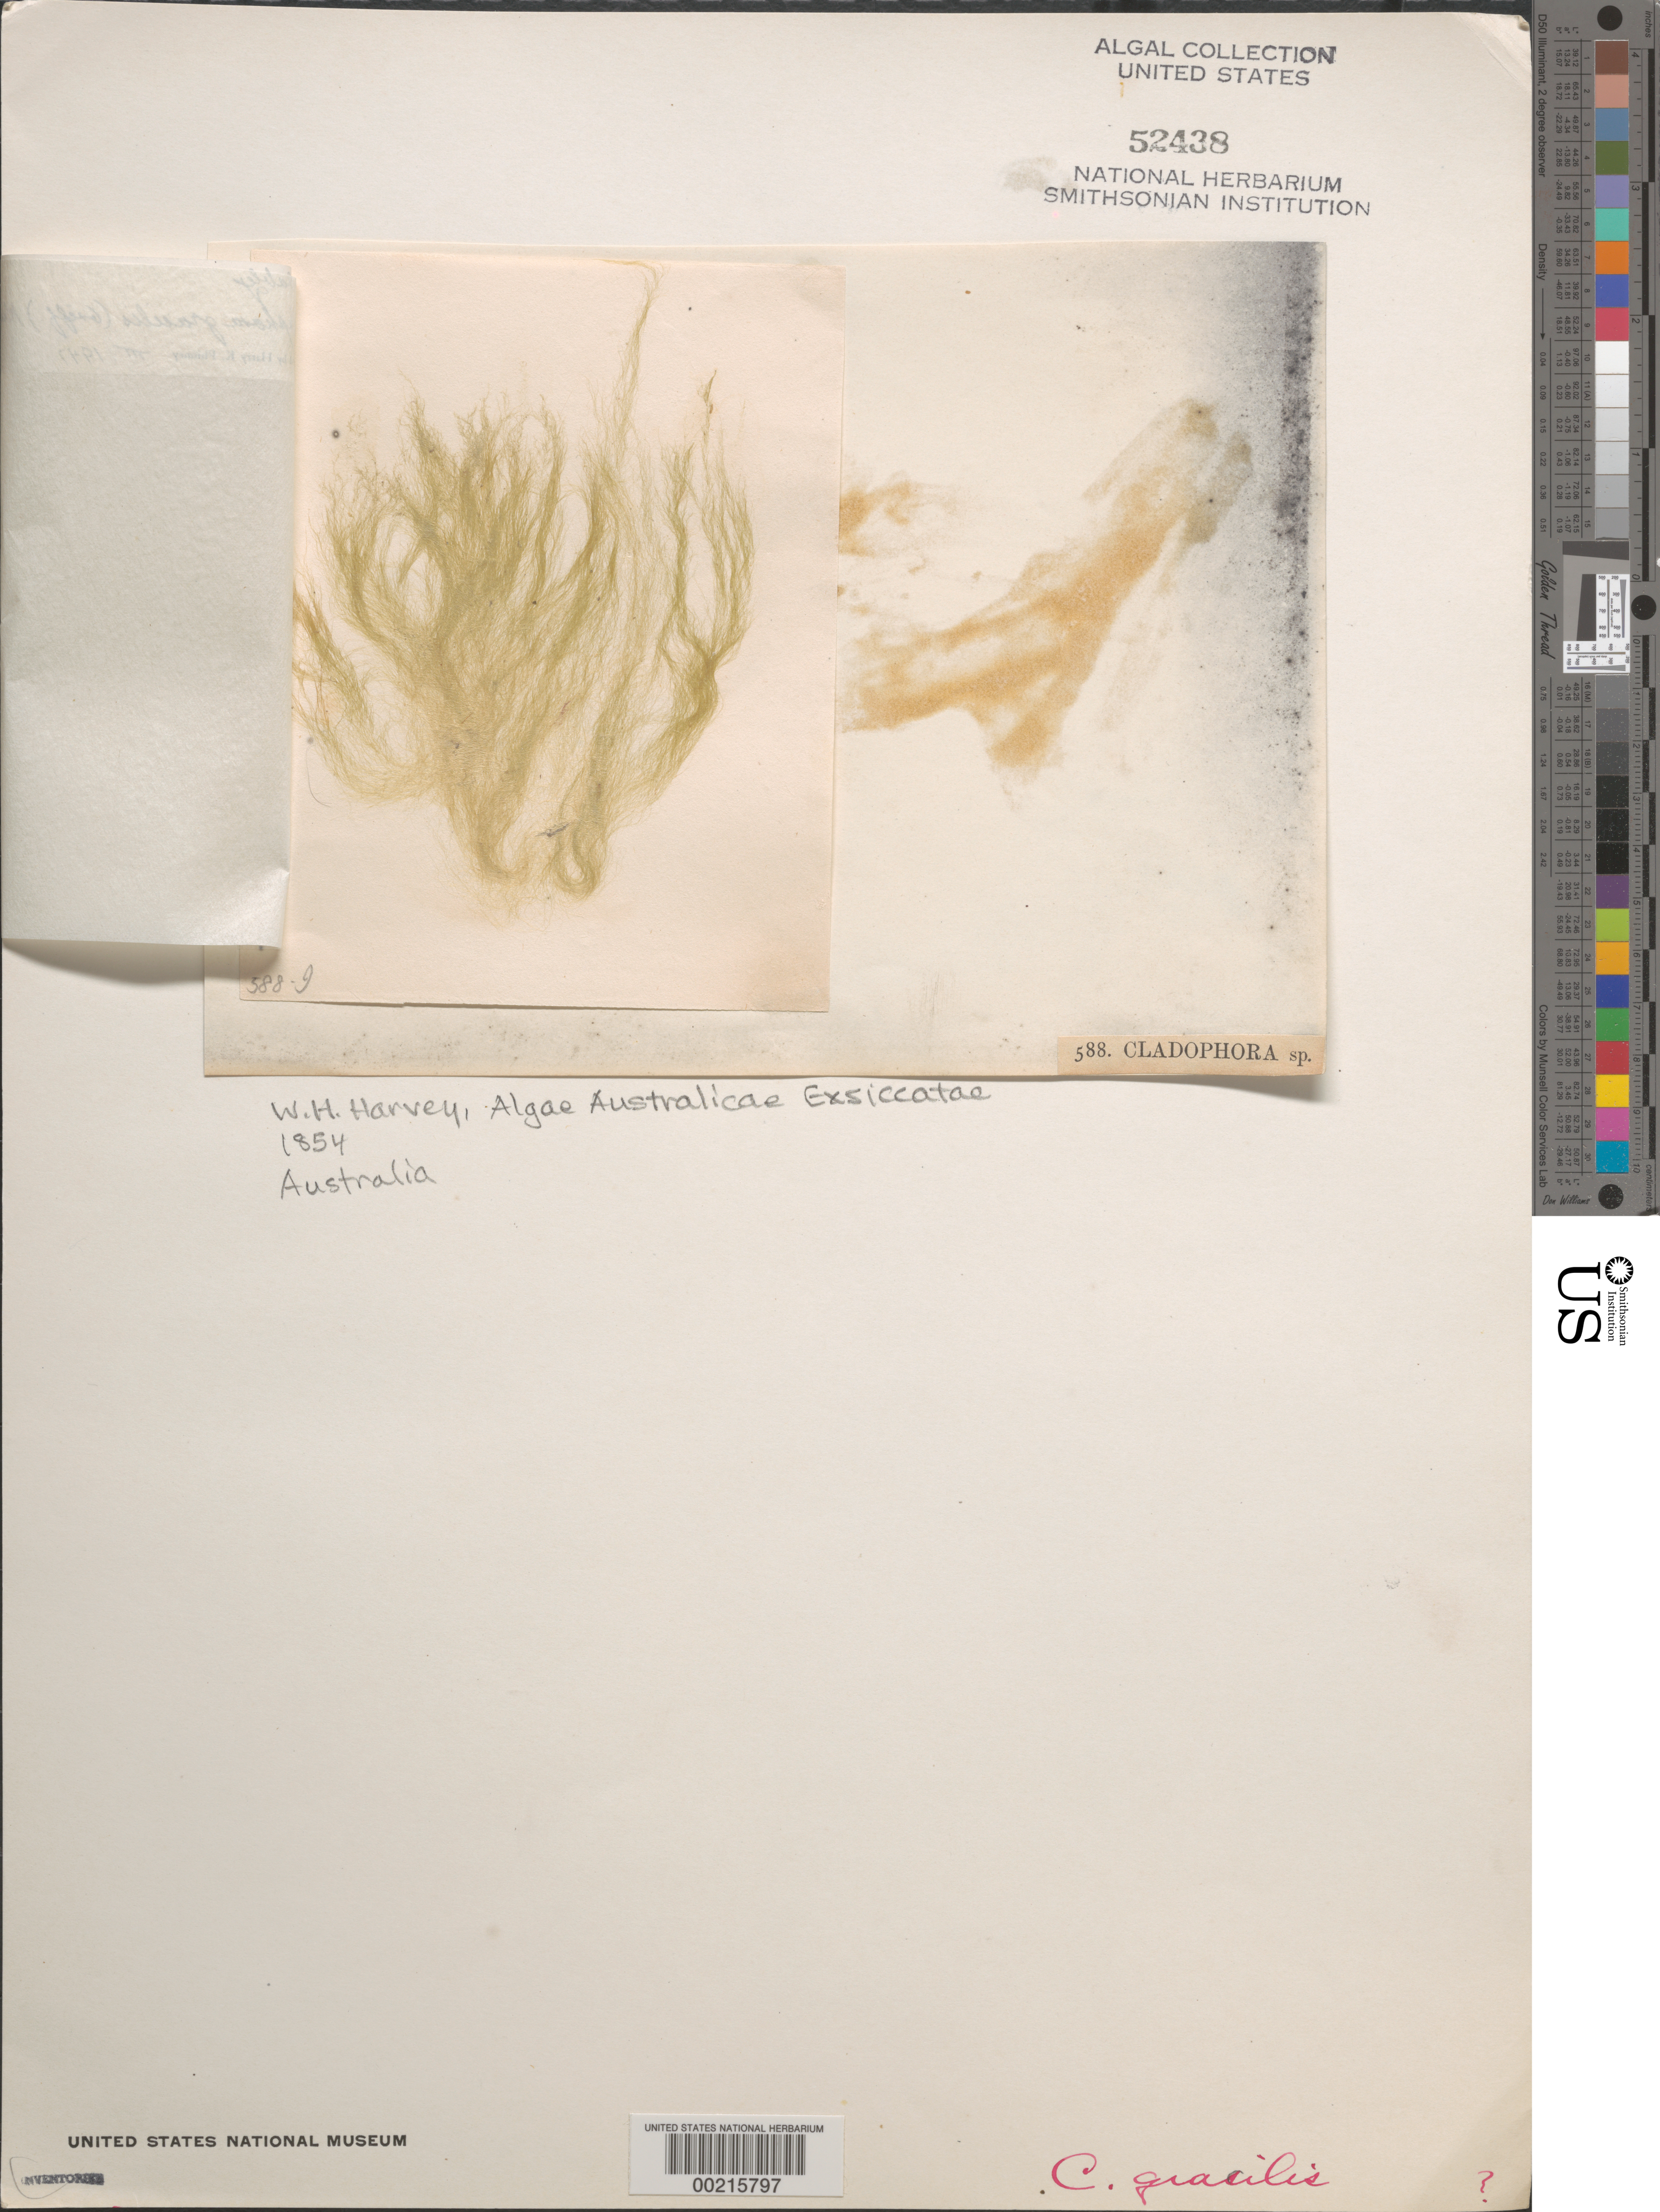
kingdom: Plantae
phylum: Chlorophyta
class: Ulvophyceae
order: Cladophorales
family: Cladophoraceae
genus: Cladophora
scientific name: Cladophora gracilis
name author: (Griff.) Kütz.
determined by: Phinney, H. K.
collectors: W. Harvey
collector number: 588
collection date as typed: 1854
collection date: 1854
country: Australia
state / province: Western Australia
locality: Princess Royal Harbor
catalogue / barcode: US 52438